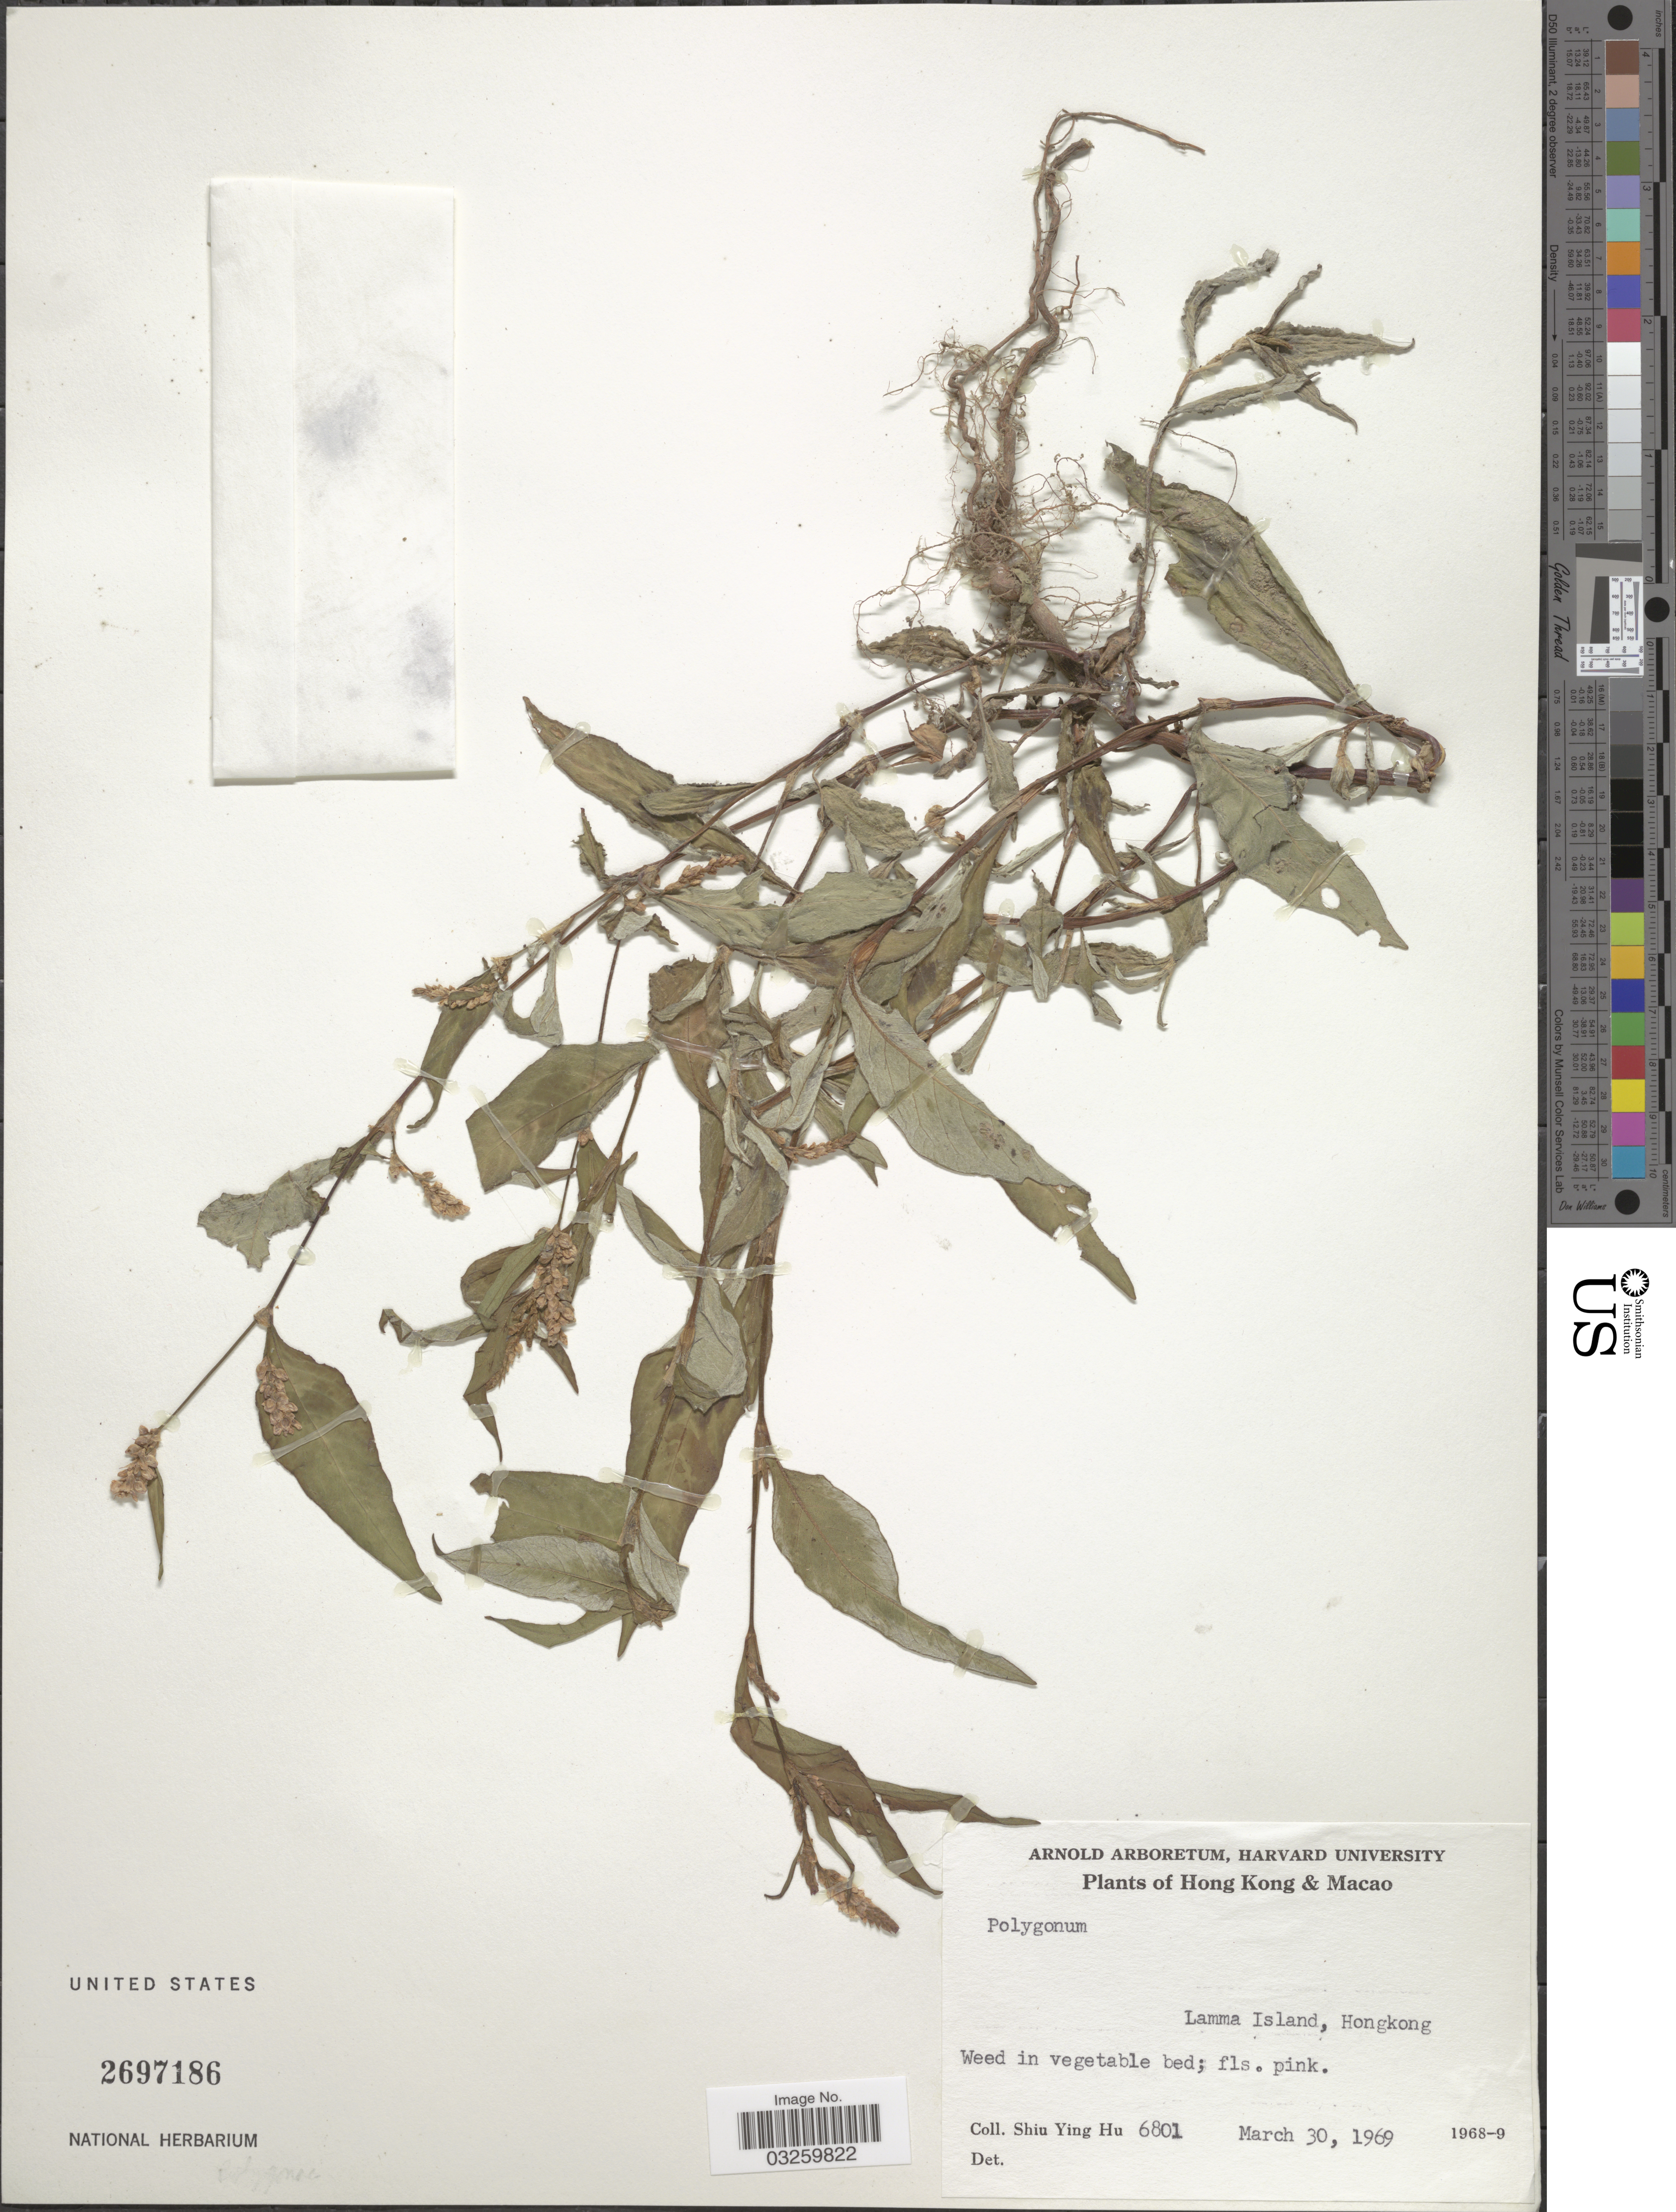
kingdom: Plantae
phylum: Tracheophyta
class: Magnoliopsida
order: Caryophyllales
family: Polygonaceae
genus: Polygonum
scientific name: Polygonum sp.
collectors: S. Y. Hu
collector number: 6801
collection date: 1969-03-30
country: China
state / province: Hong Kong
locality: Lamma Island.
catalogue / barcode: US 2697186